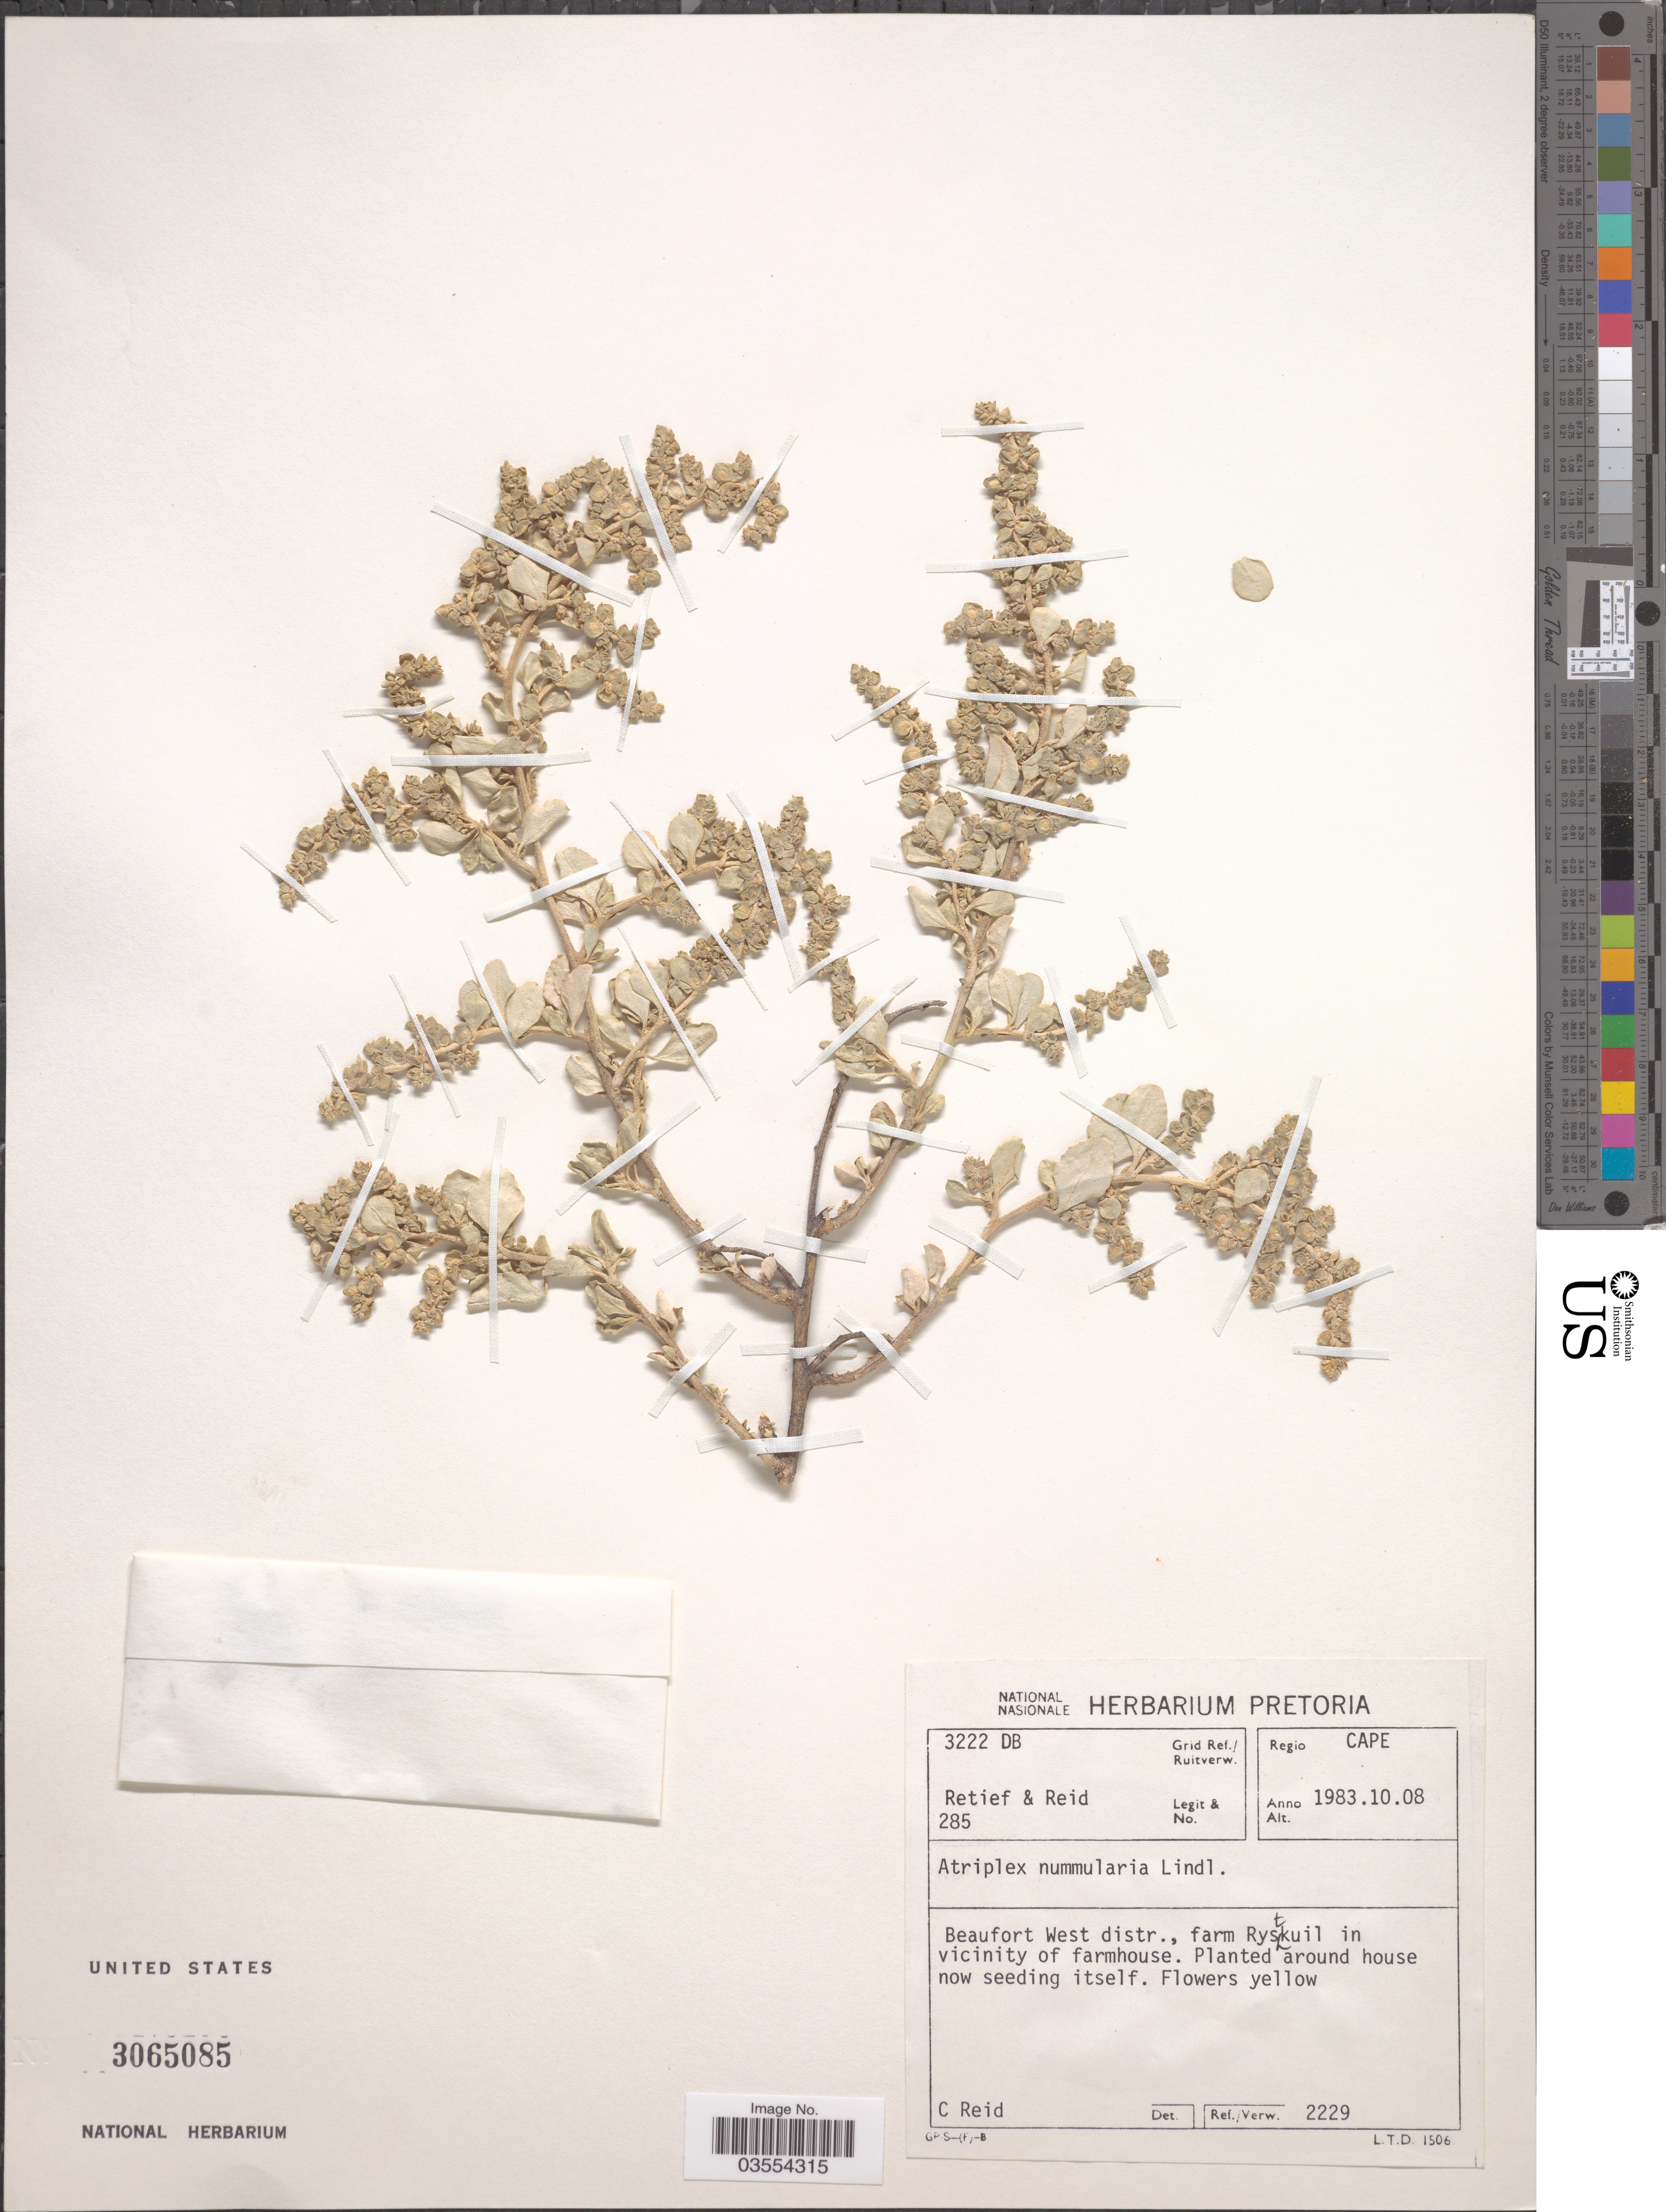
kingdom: Plantae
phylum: Tracheophyta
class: Magnoliopsida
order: Caryophyllales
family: Amaranthaceae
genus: Atriplex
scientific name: Atriplex nummularia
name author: Lindl.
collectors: -. Retief & -. Reid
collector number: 285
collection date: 1983-10-08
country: South Africa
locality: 3222 DB Grid Ref./Ruitverw., Regio Cape. Beaufort West distr., farm Rystkuil in vicinity of farmhouse.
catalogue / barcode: US 3065085